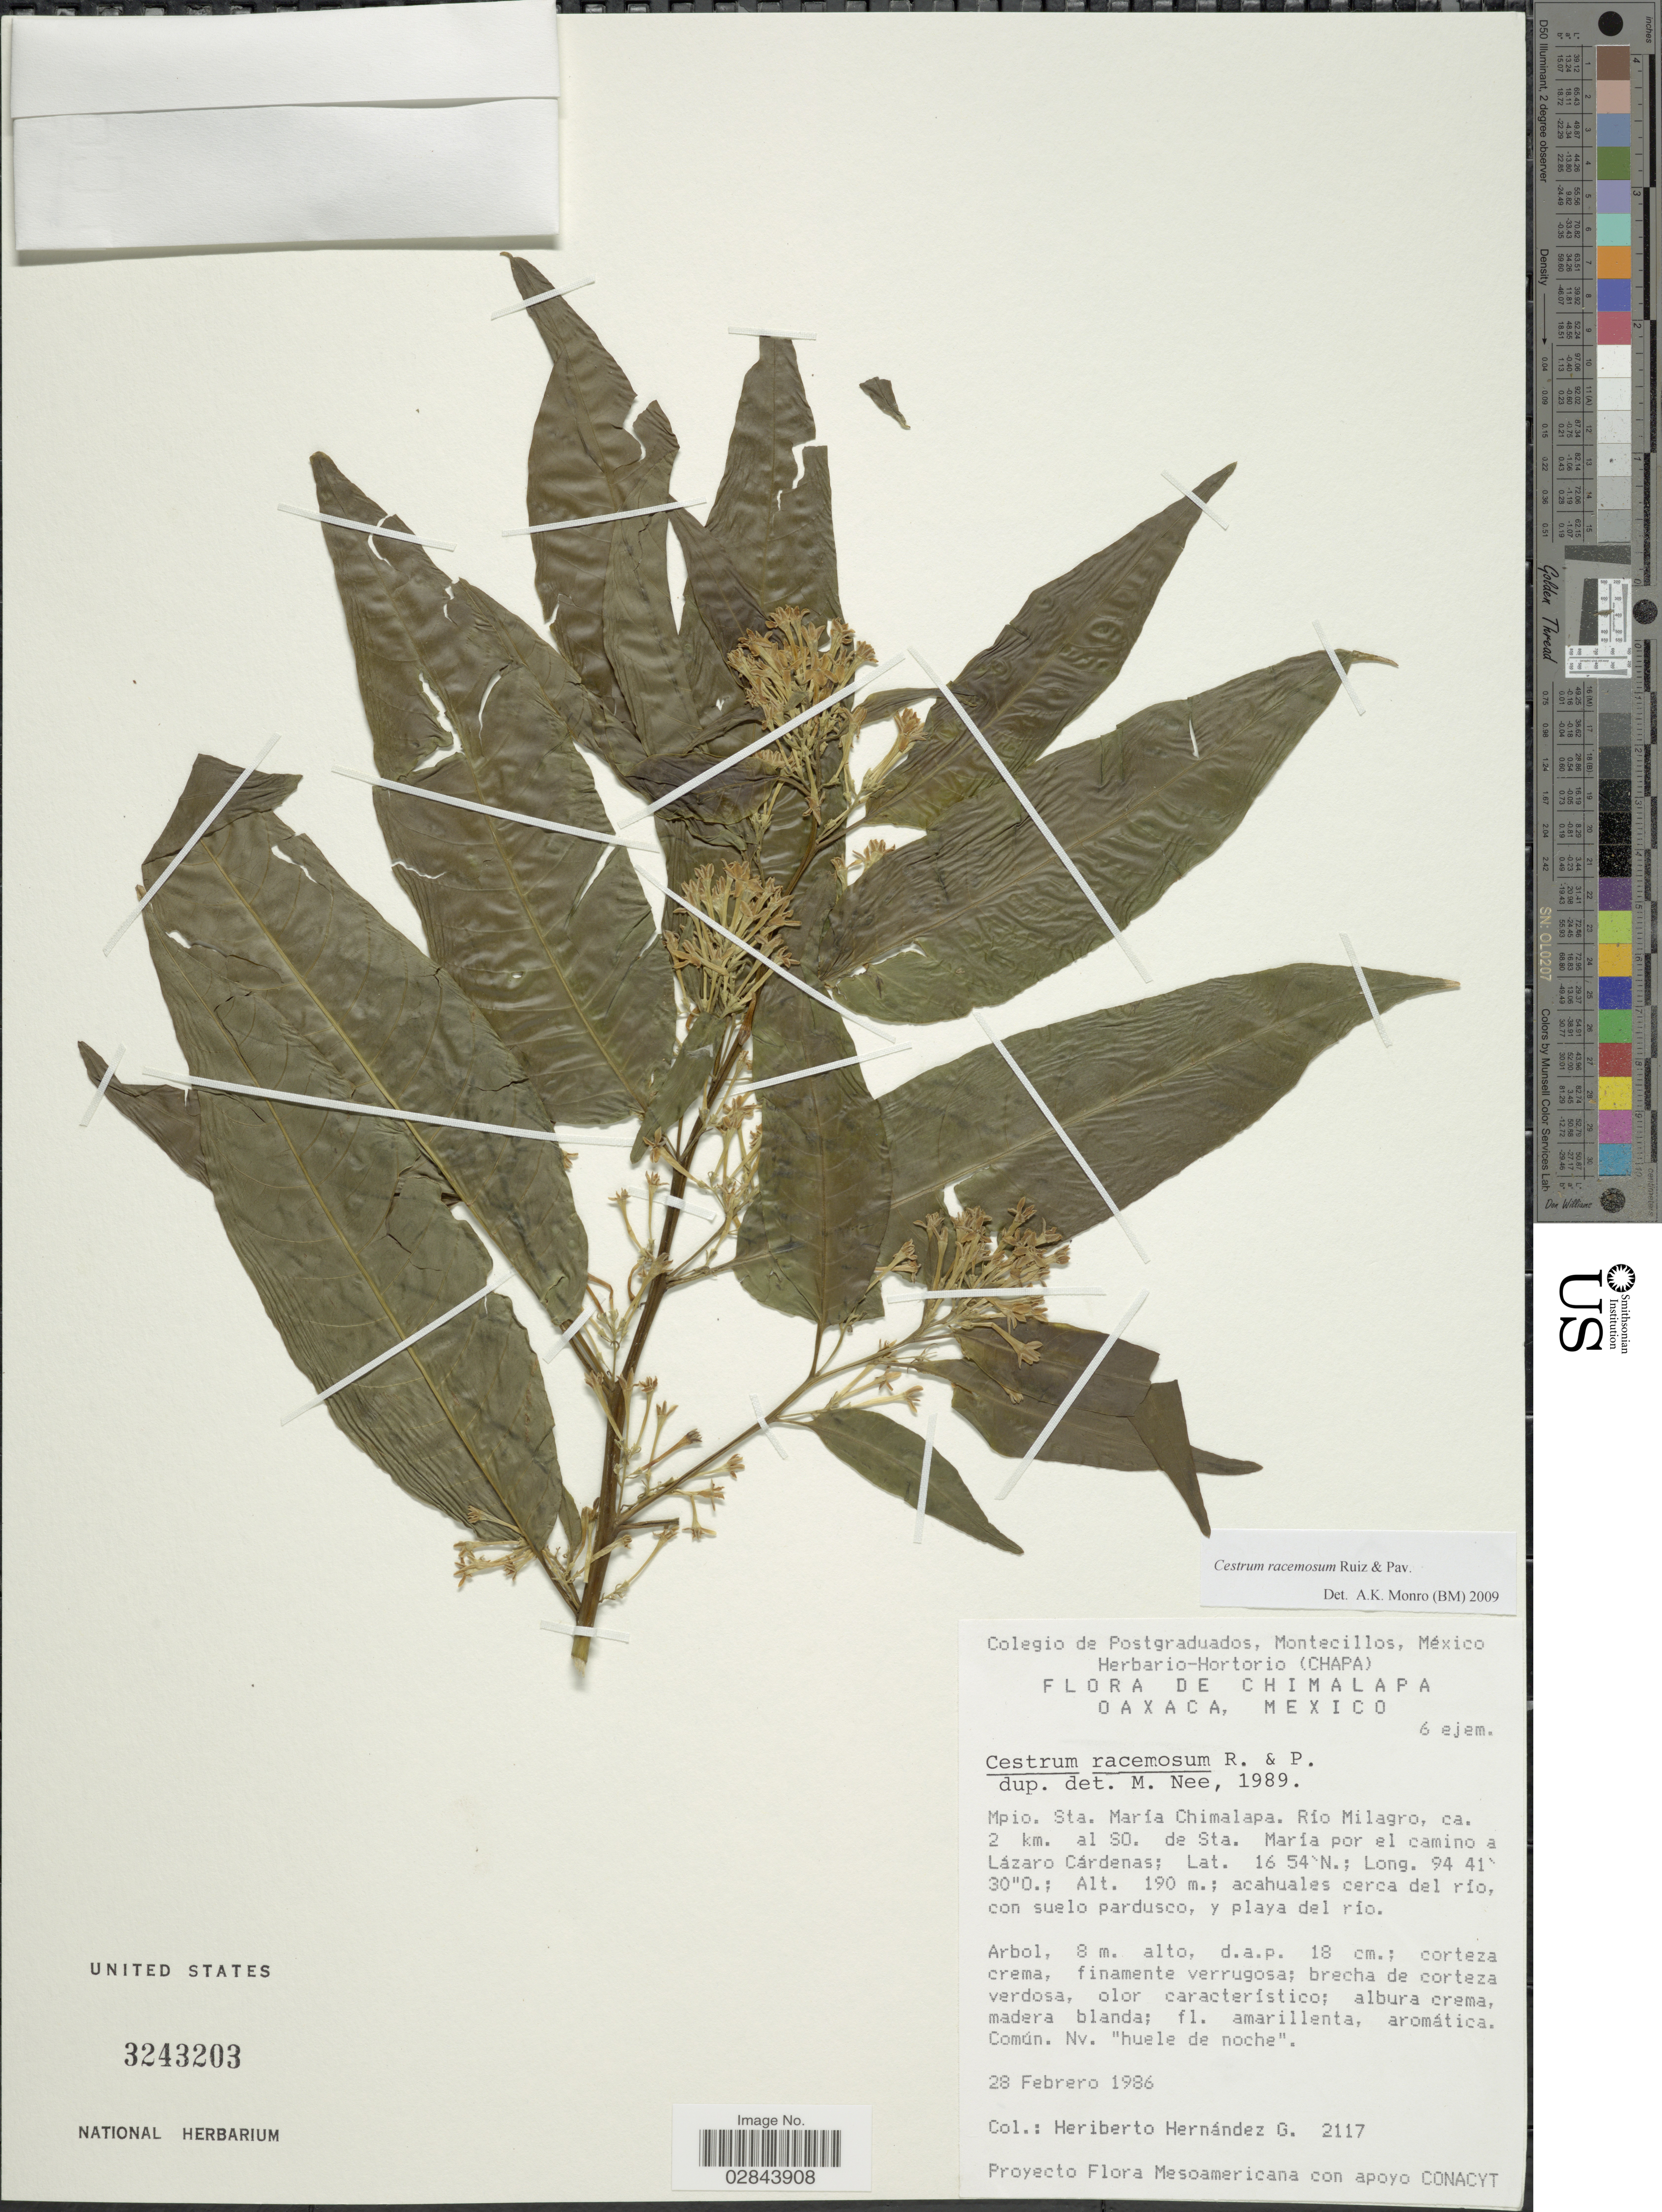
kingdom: Plantae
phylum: Tracheophyta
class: Magnoliopsida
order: Solanales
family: Solanaceae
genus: Cestrum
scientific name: Cestrum racemosum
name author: Ruiz & Pav.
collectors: H. Hernandez G.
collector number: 2117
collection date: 1986-02-28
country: Mexico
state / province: Oaxaca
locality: Chimalapa. Mpio. Sta. María Chimalapa. Río Milagro, ca. 2 km. al SO. de Sta María por el camino a Lázaro Cárdenas.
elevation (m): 190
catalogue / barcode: US 3243203